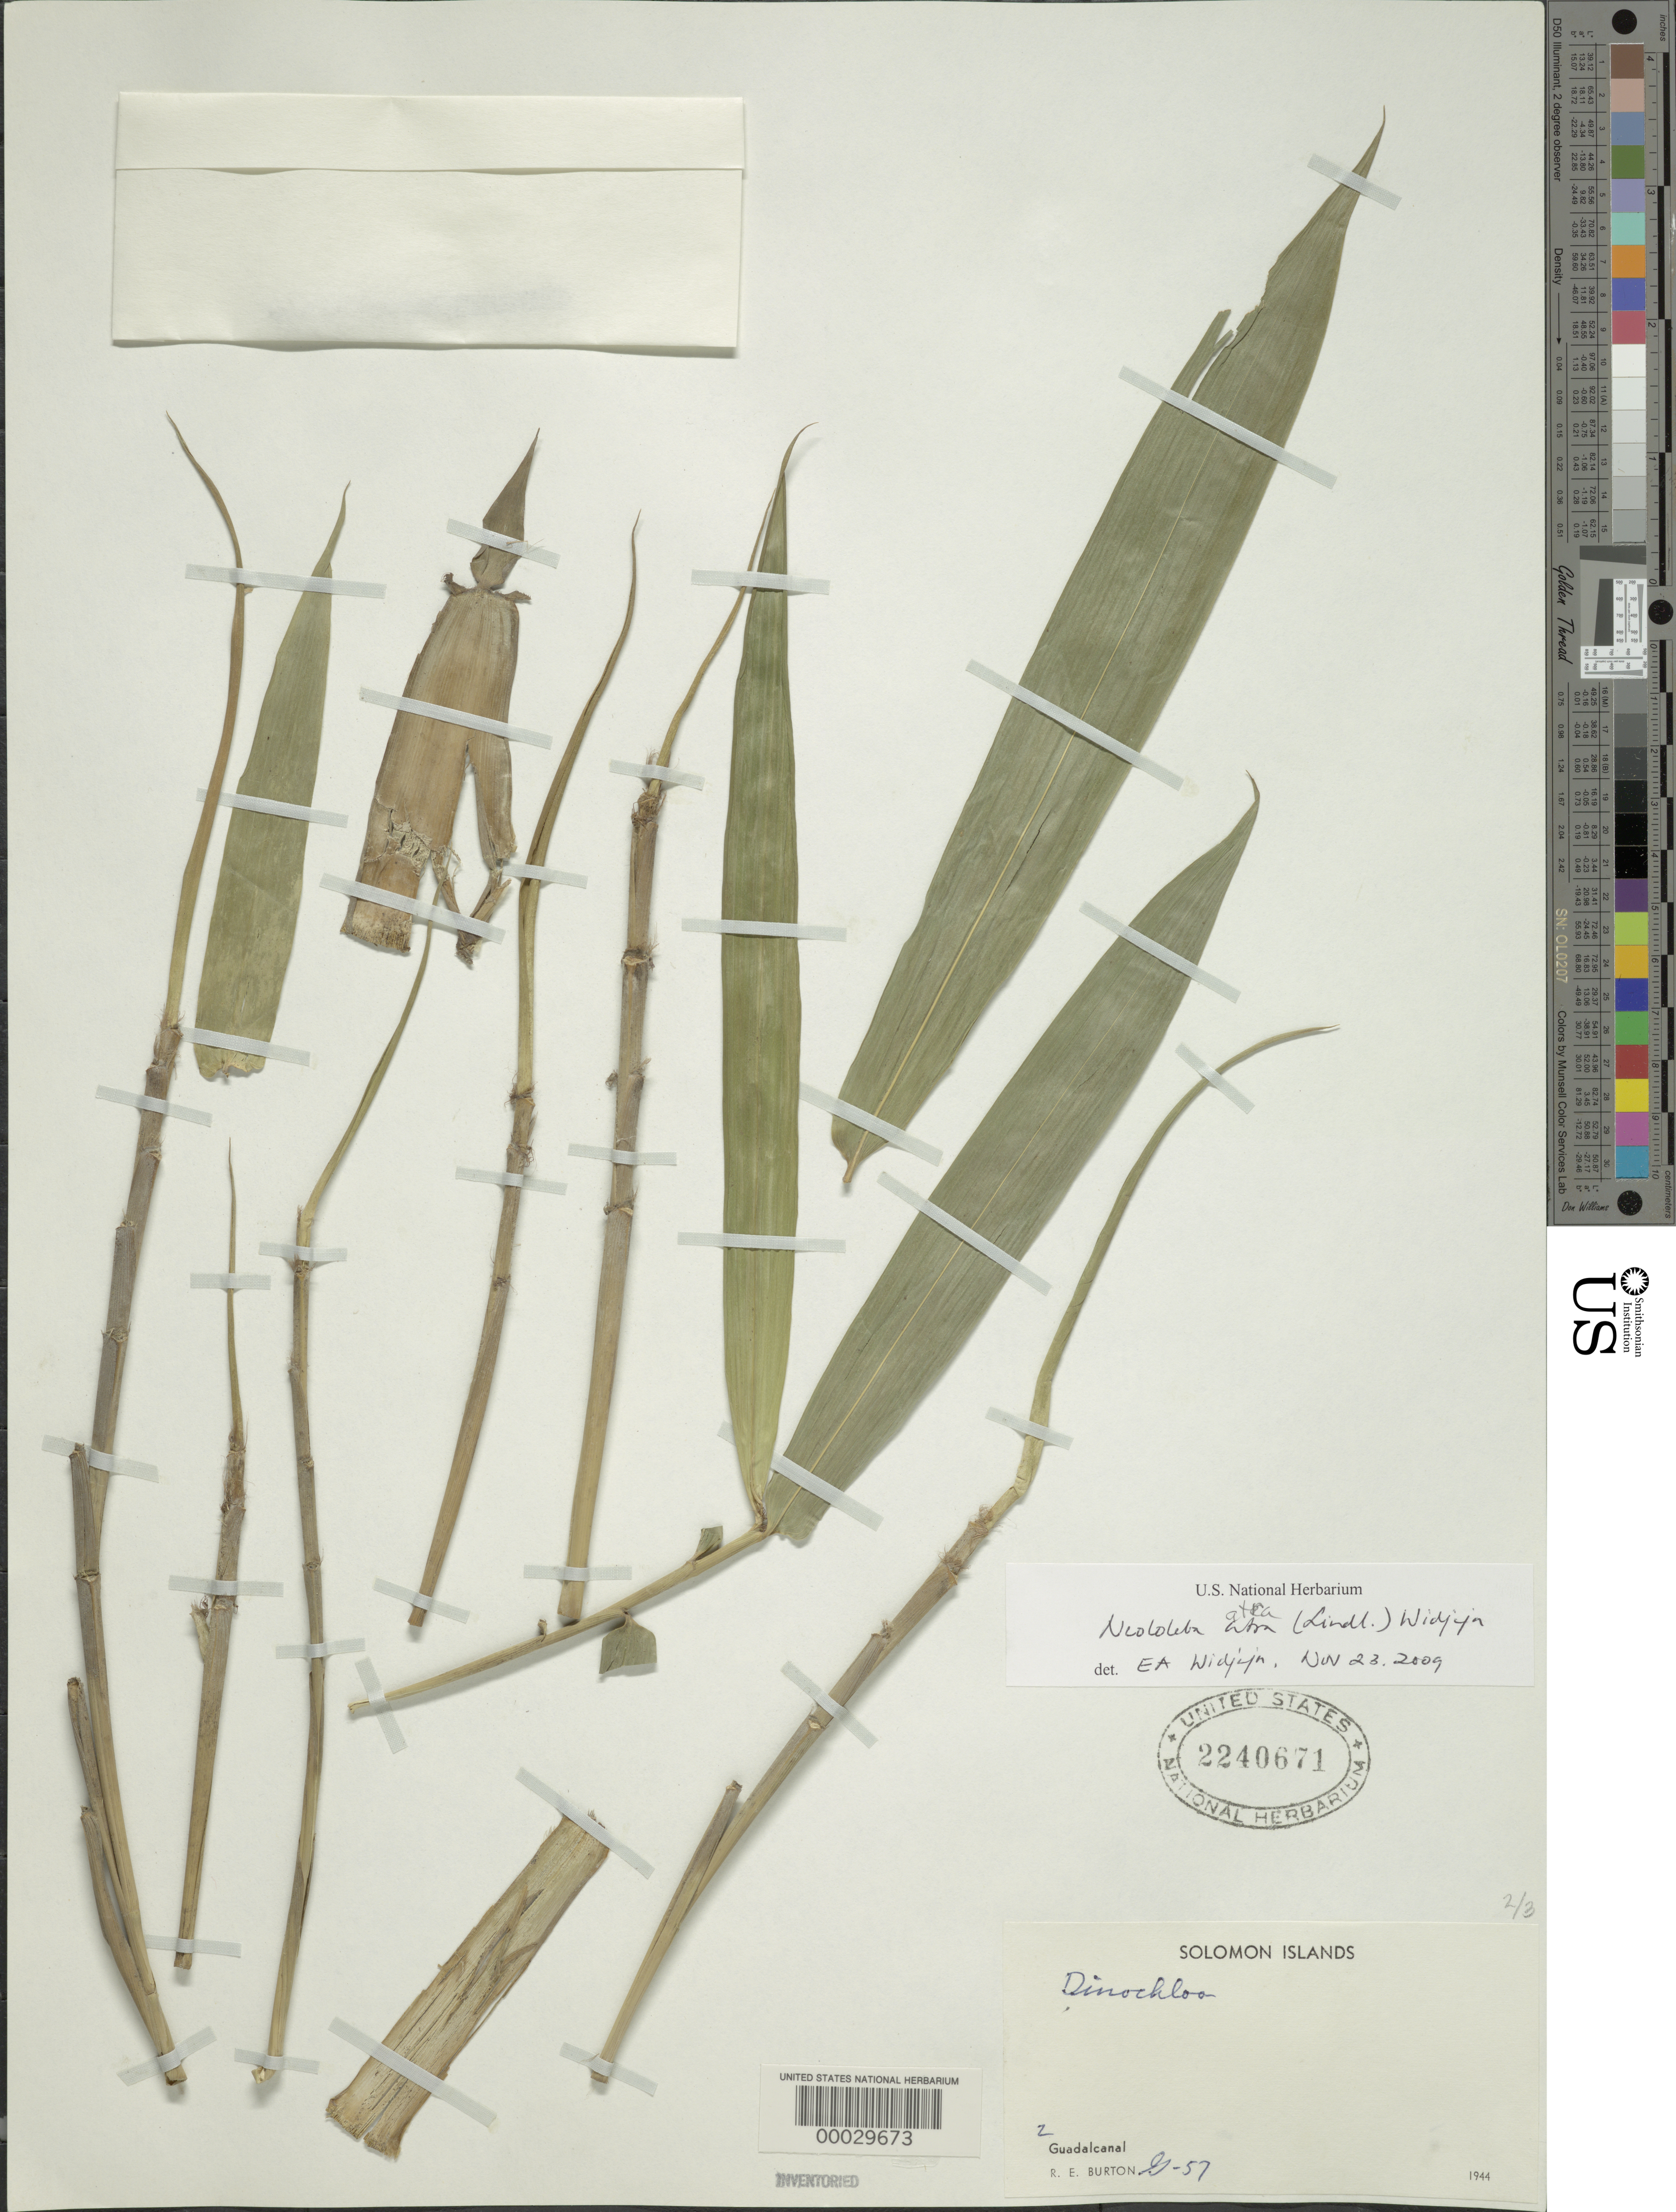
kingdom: Plantae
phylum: Tracheophyta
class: Liliopsida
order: Poales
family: Poaceae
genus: Neololeba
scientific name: Neololeba atra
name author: (Lindl.) Widjaja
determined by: Widjaja, E. A.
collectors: R. Burton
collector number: G-57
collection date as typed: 1944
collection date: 1944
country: Solomon Islands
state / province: Guadalcanal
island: Guadalcanal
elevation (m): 610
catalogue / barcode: US 2240671